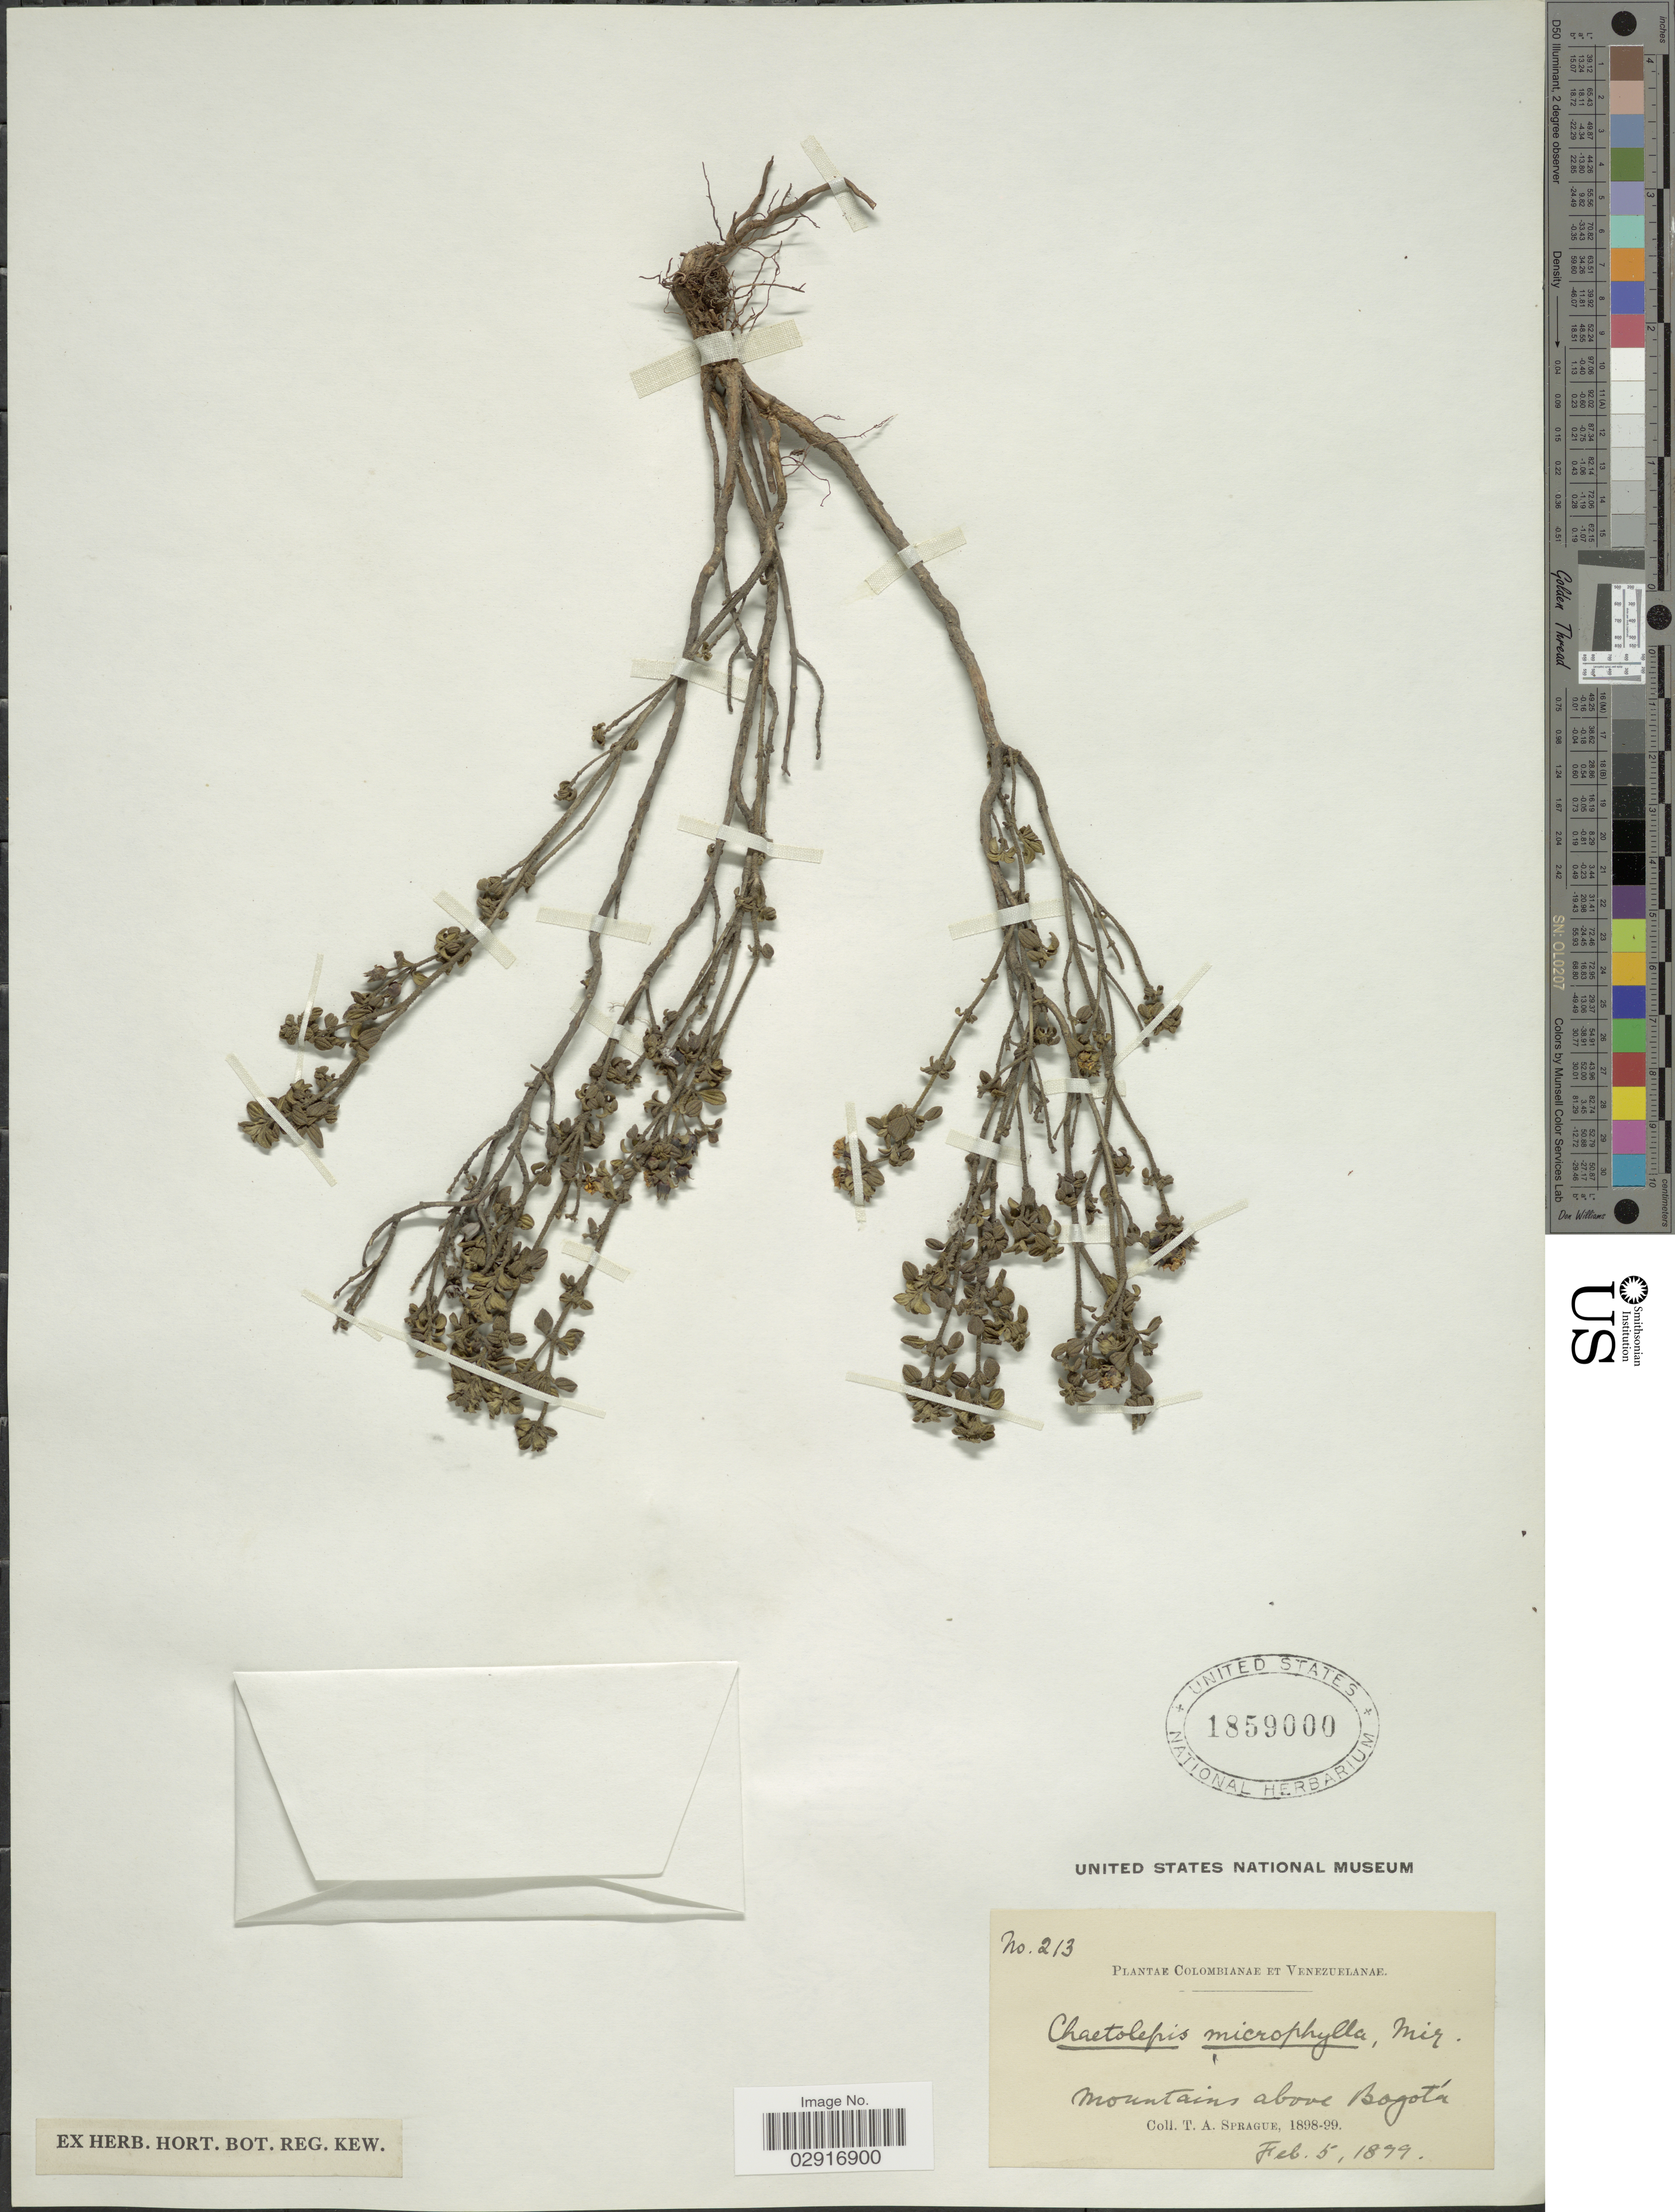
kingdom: Plantae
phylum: Tracheophyta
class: Magnoliopsida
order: Myrtales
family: Melastomataceae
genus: Chaetolepis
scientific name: Chaetolepis microphylla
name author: (Bonpl.) Miq.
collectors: T. A. Sprague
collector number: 213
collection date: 1899-02-05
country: Colombia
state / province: Bogota D.C.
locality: Mountains above Bogotá.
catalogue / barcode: US 1859000